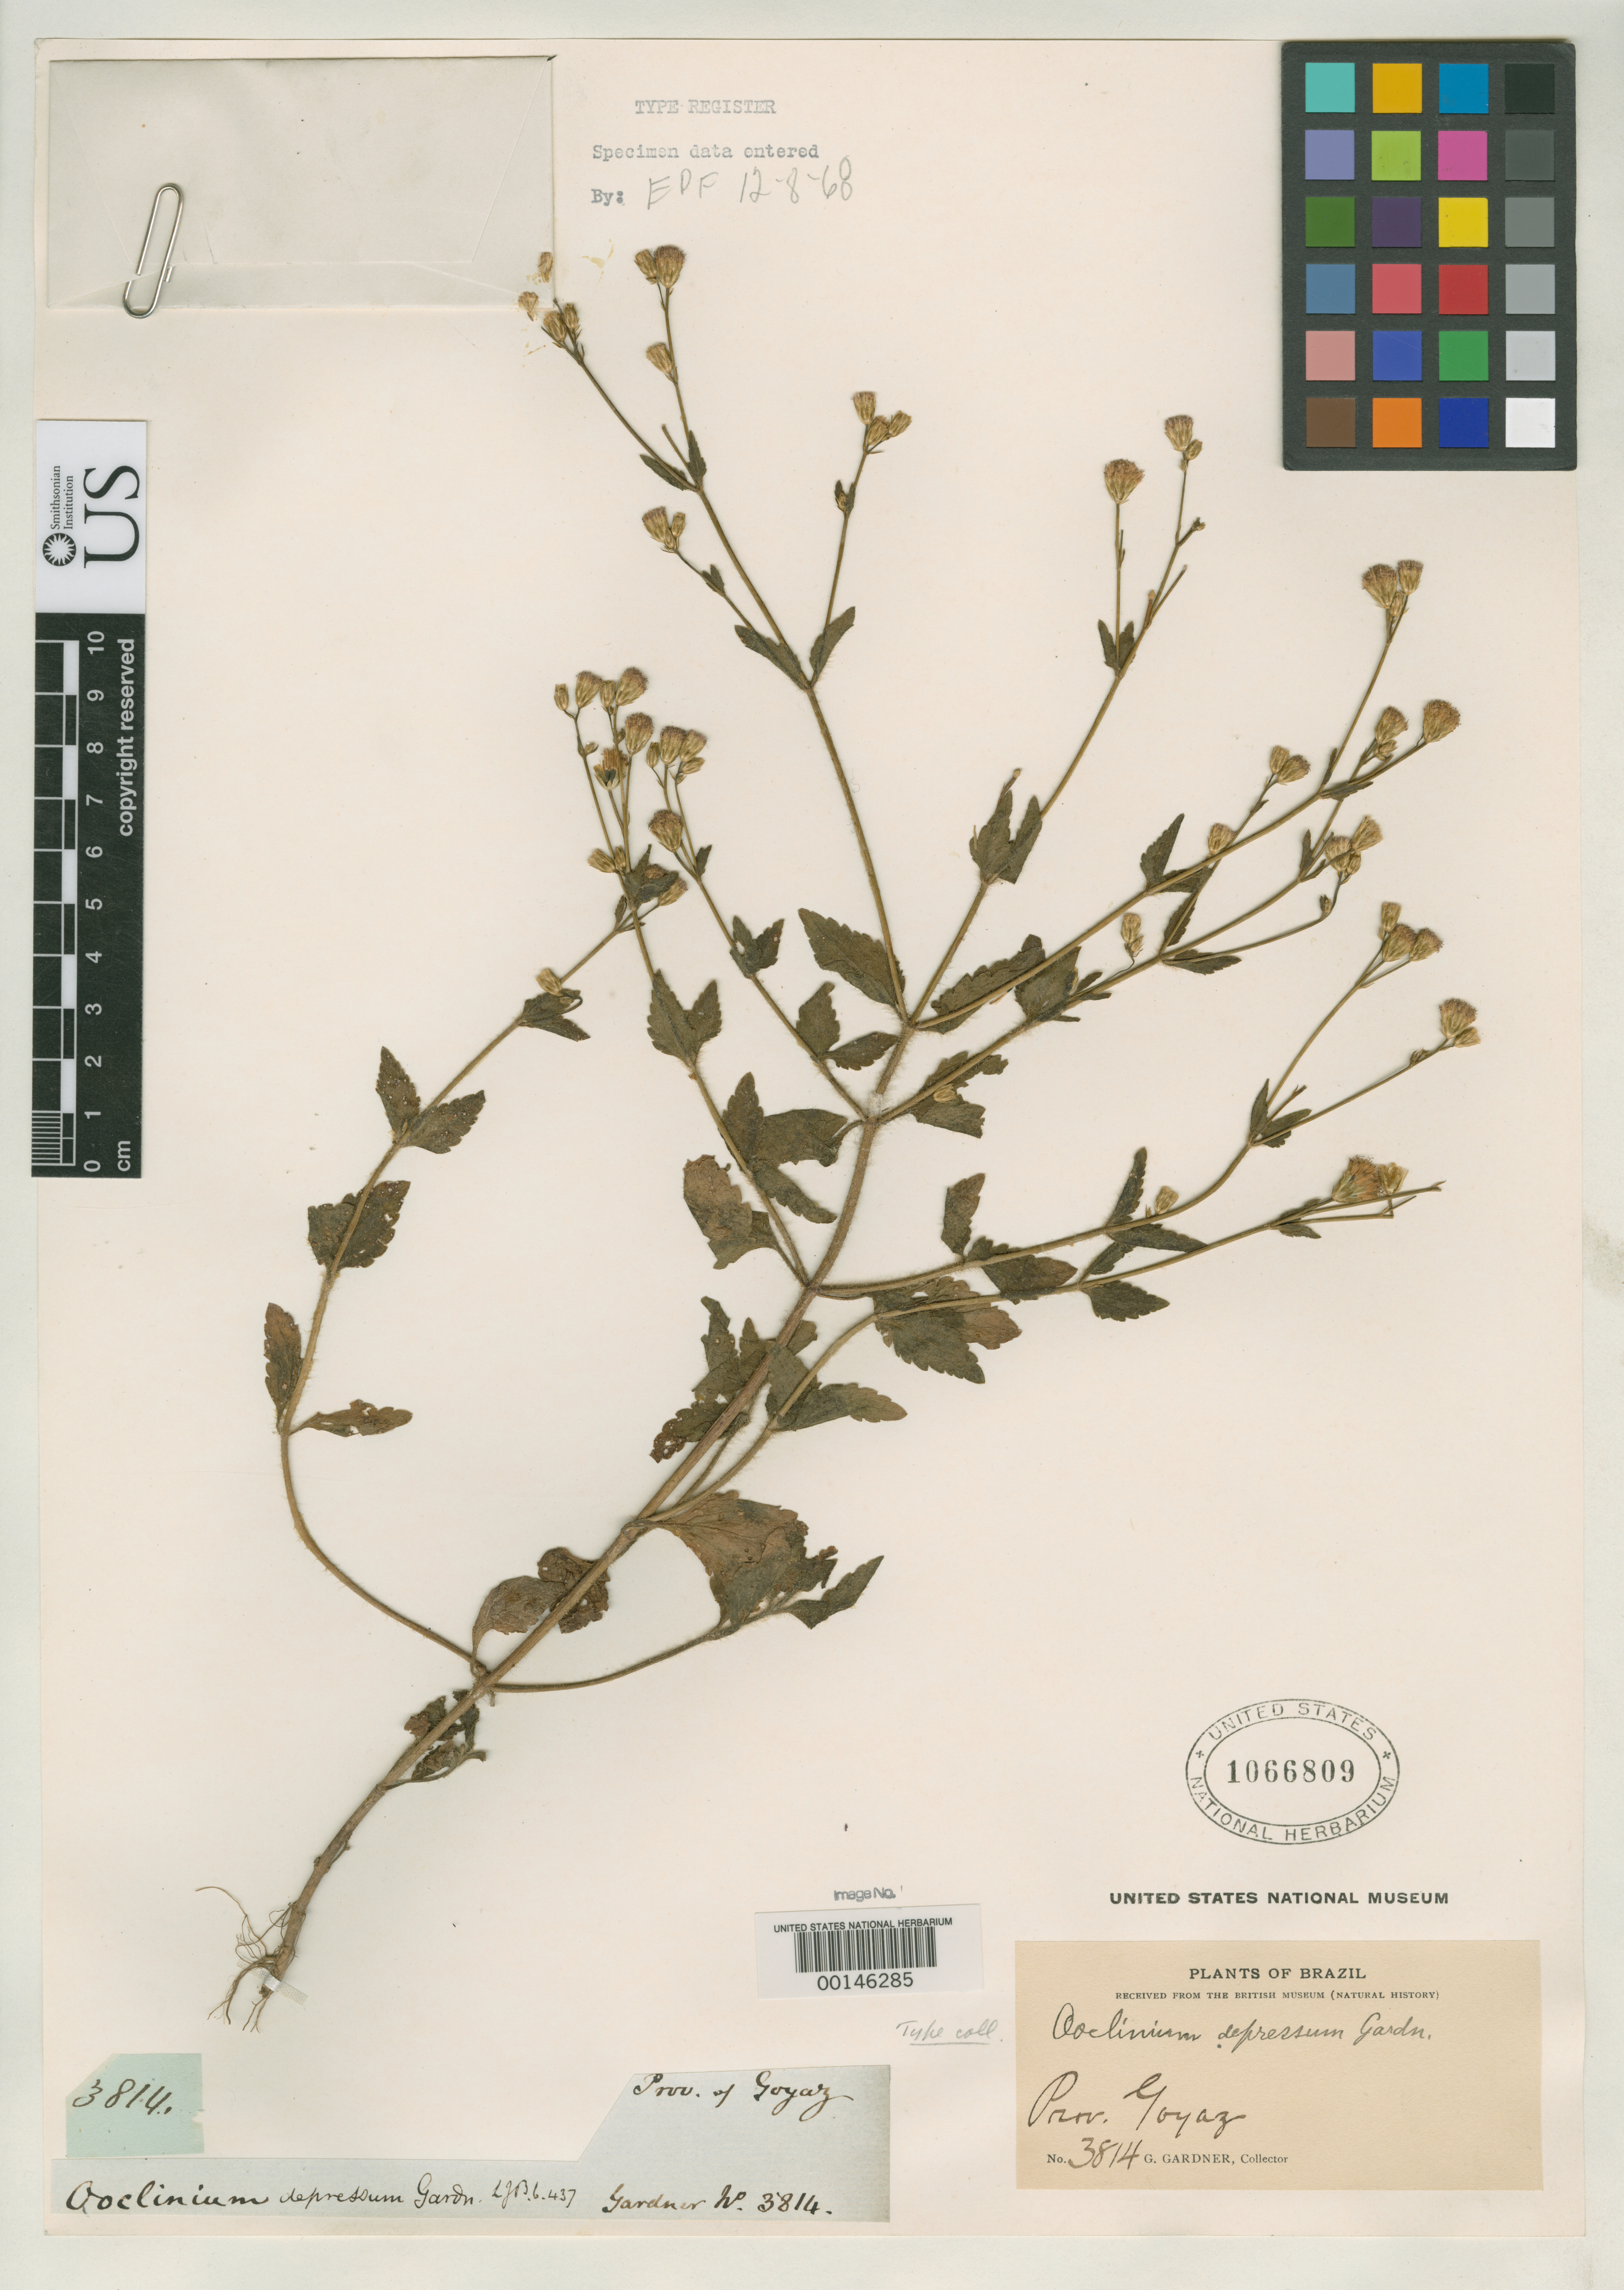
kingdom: Plantae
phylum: Tracheophyta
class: Magnoliopsida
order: Asterales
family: Asteraceae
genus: Ooclinium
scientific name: Ooclinium depressum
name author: Gardner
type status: Isotype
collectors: G. Gardner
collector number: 3814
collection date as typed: Apr 1840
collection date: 1840-04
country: Brazil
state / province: Goiás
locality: Near Villa de Arrayas.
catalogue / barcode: US 1066809